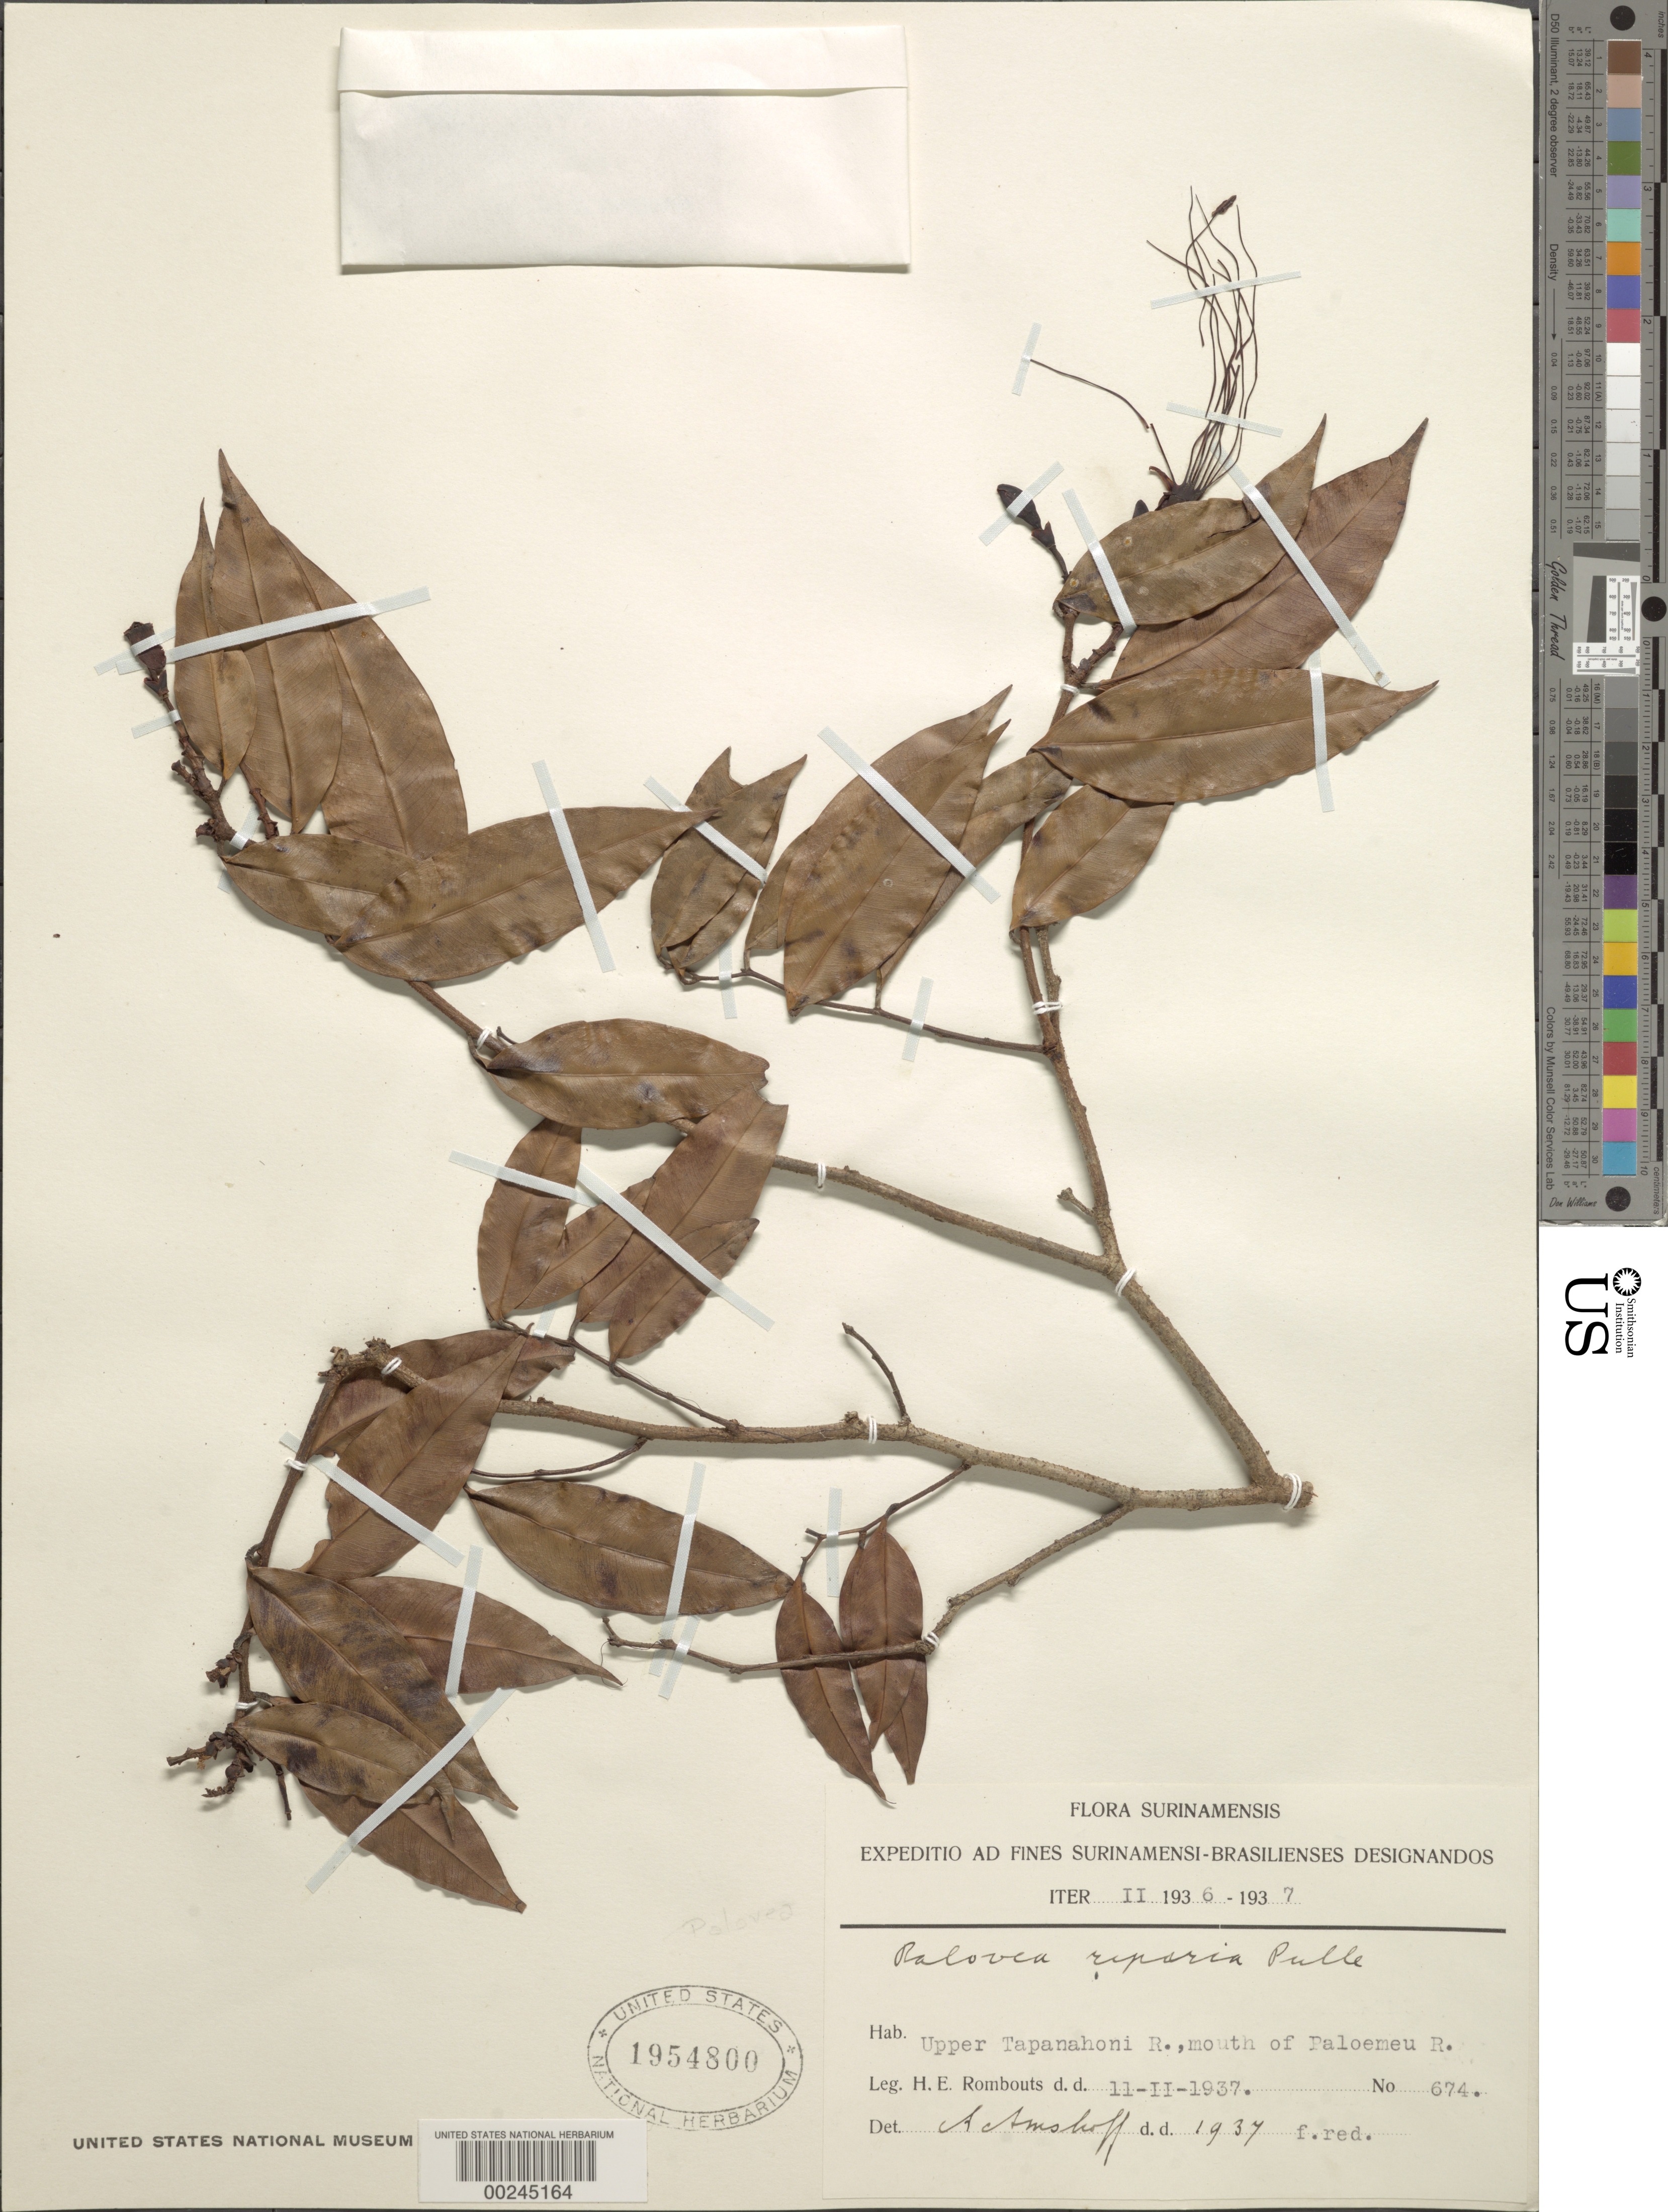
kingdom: Plantae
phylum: Tracheophyta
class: Magnoliopsida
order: Fabales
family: Fabaceae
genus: Paloue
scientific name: Paloue riparia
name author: Pulle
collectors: H. Rombouts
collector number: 674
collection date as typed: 11 Feb 1937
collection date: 1937-02-11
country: Suriname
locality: Upper tapanahoni river, mouth of paloemeu river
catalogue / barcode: US 1954800